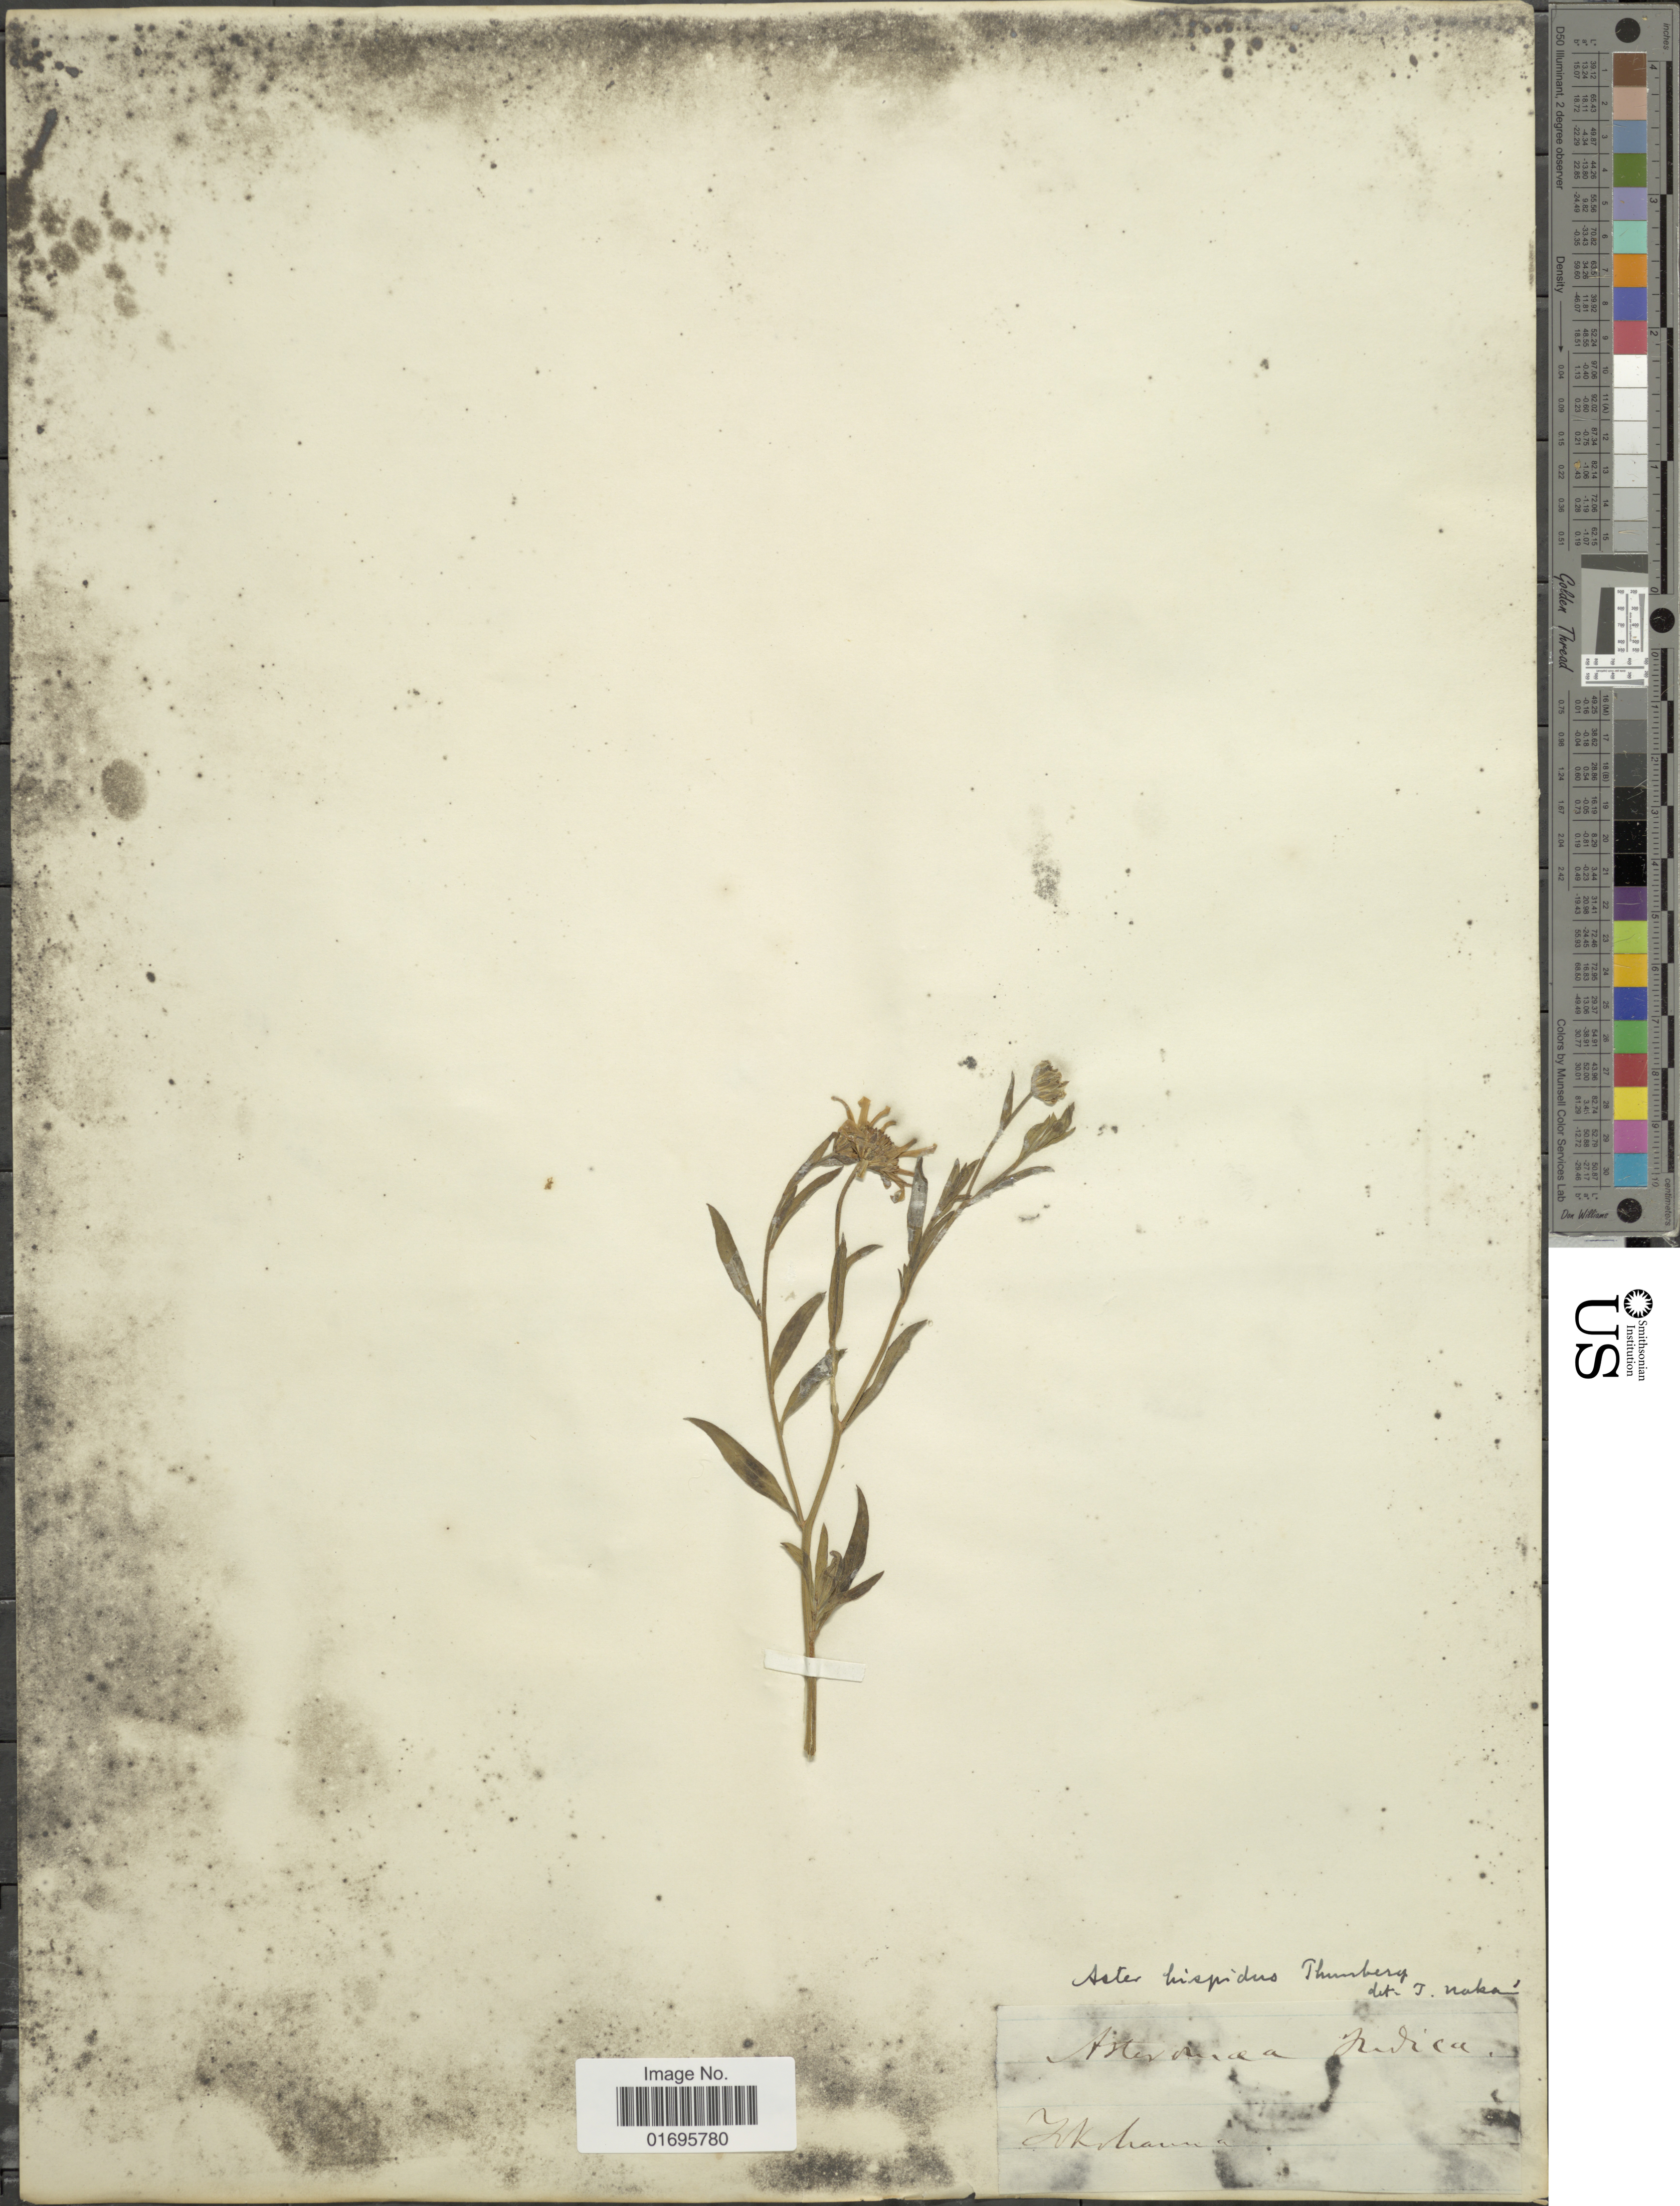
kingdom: Plantae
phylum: Tracheophyta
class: Magnoliopsida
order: Asterales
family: Asteraceae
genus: Heteropappus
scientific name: Heteropappus hispidus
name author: (Thunb.) Less.